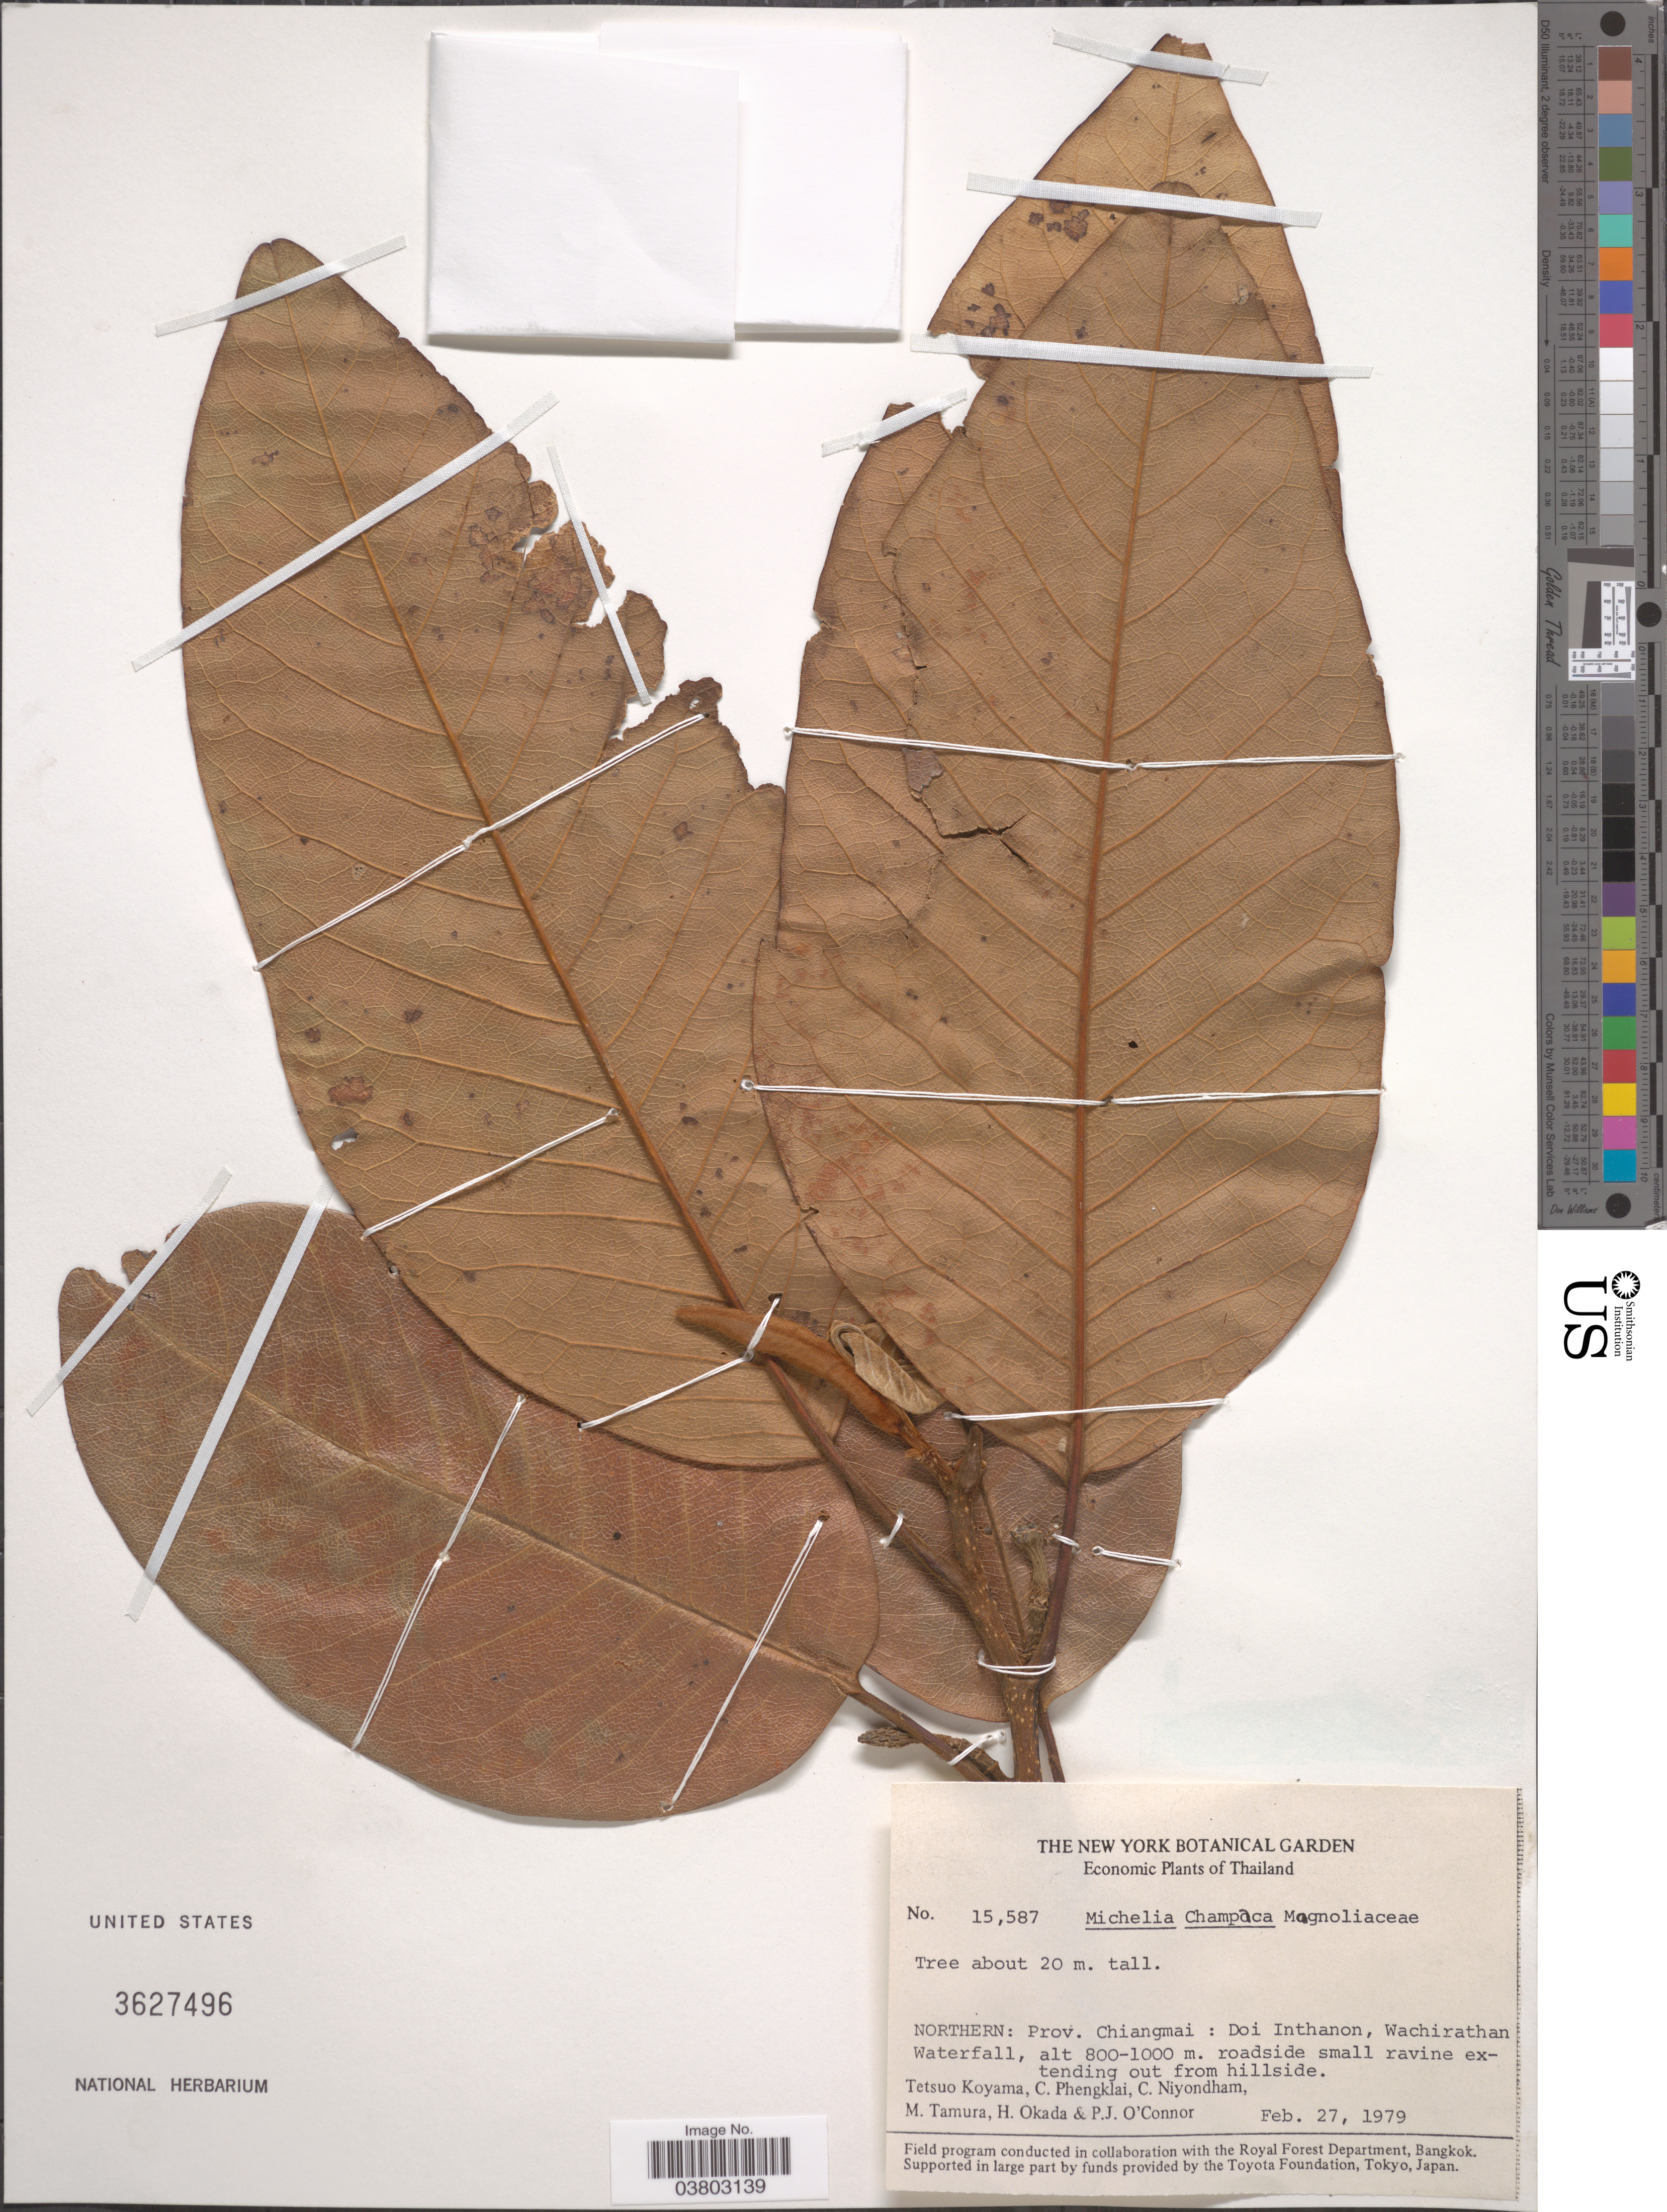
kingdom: Plantae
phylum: Tracheophyta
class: Magnoliopsida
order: Magnoliales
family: Magnoliaceae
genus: Magnolia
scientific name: Magnolia champaca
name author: (L.) Baill. ex Pierre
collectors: T. Koyama, C. Phengklai, C. Niyondham, M. Tamura & et al.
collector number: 15587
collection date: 1979-02-27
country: Thailand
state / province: Chiang Mai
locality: Northern: Doi Inthanon, Wachirathan Waterfall, roadside small ravine extending out from hillside.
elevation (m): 800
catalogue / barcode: US 3627496